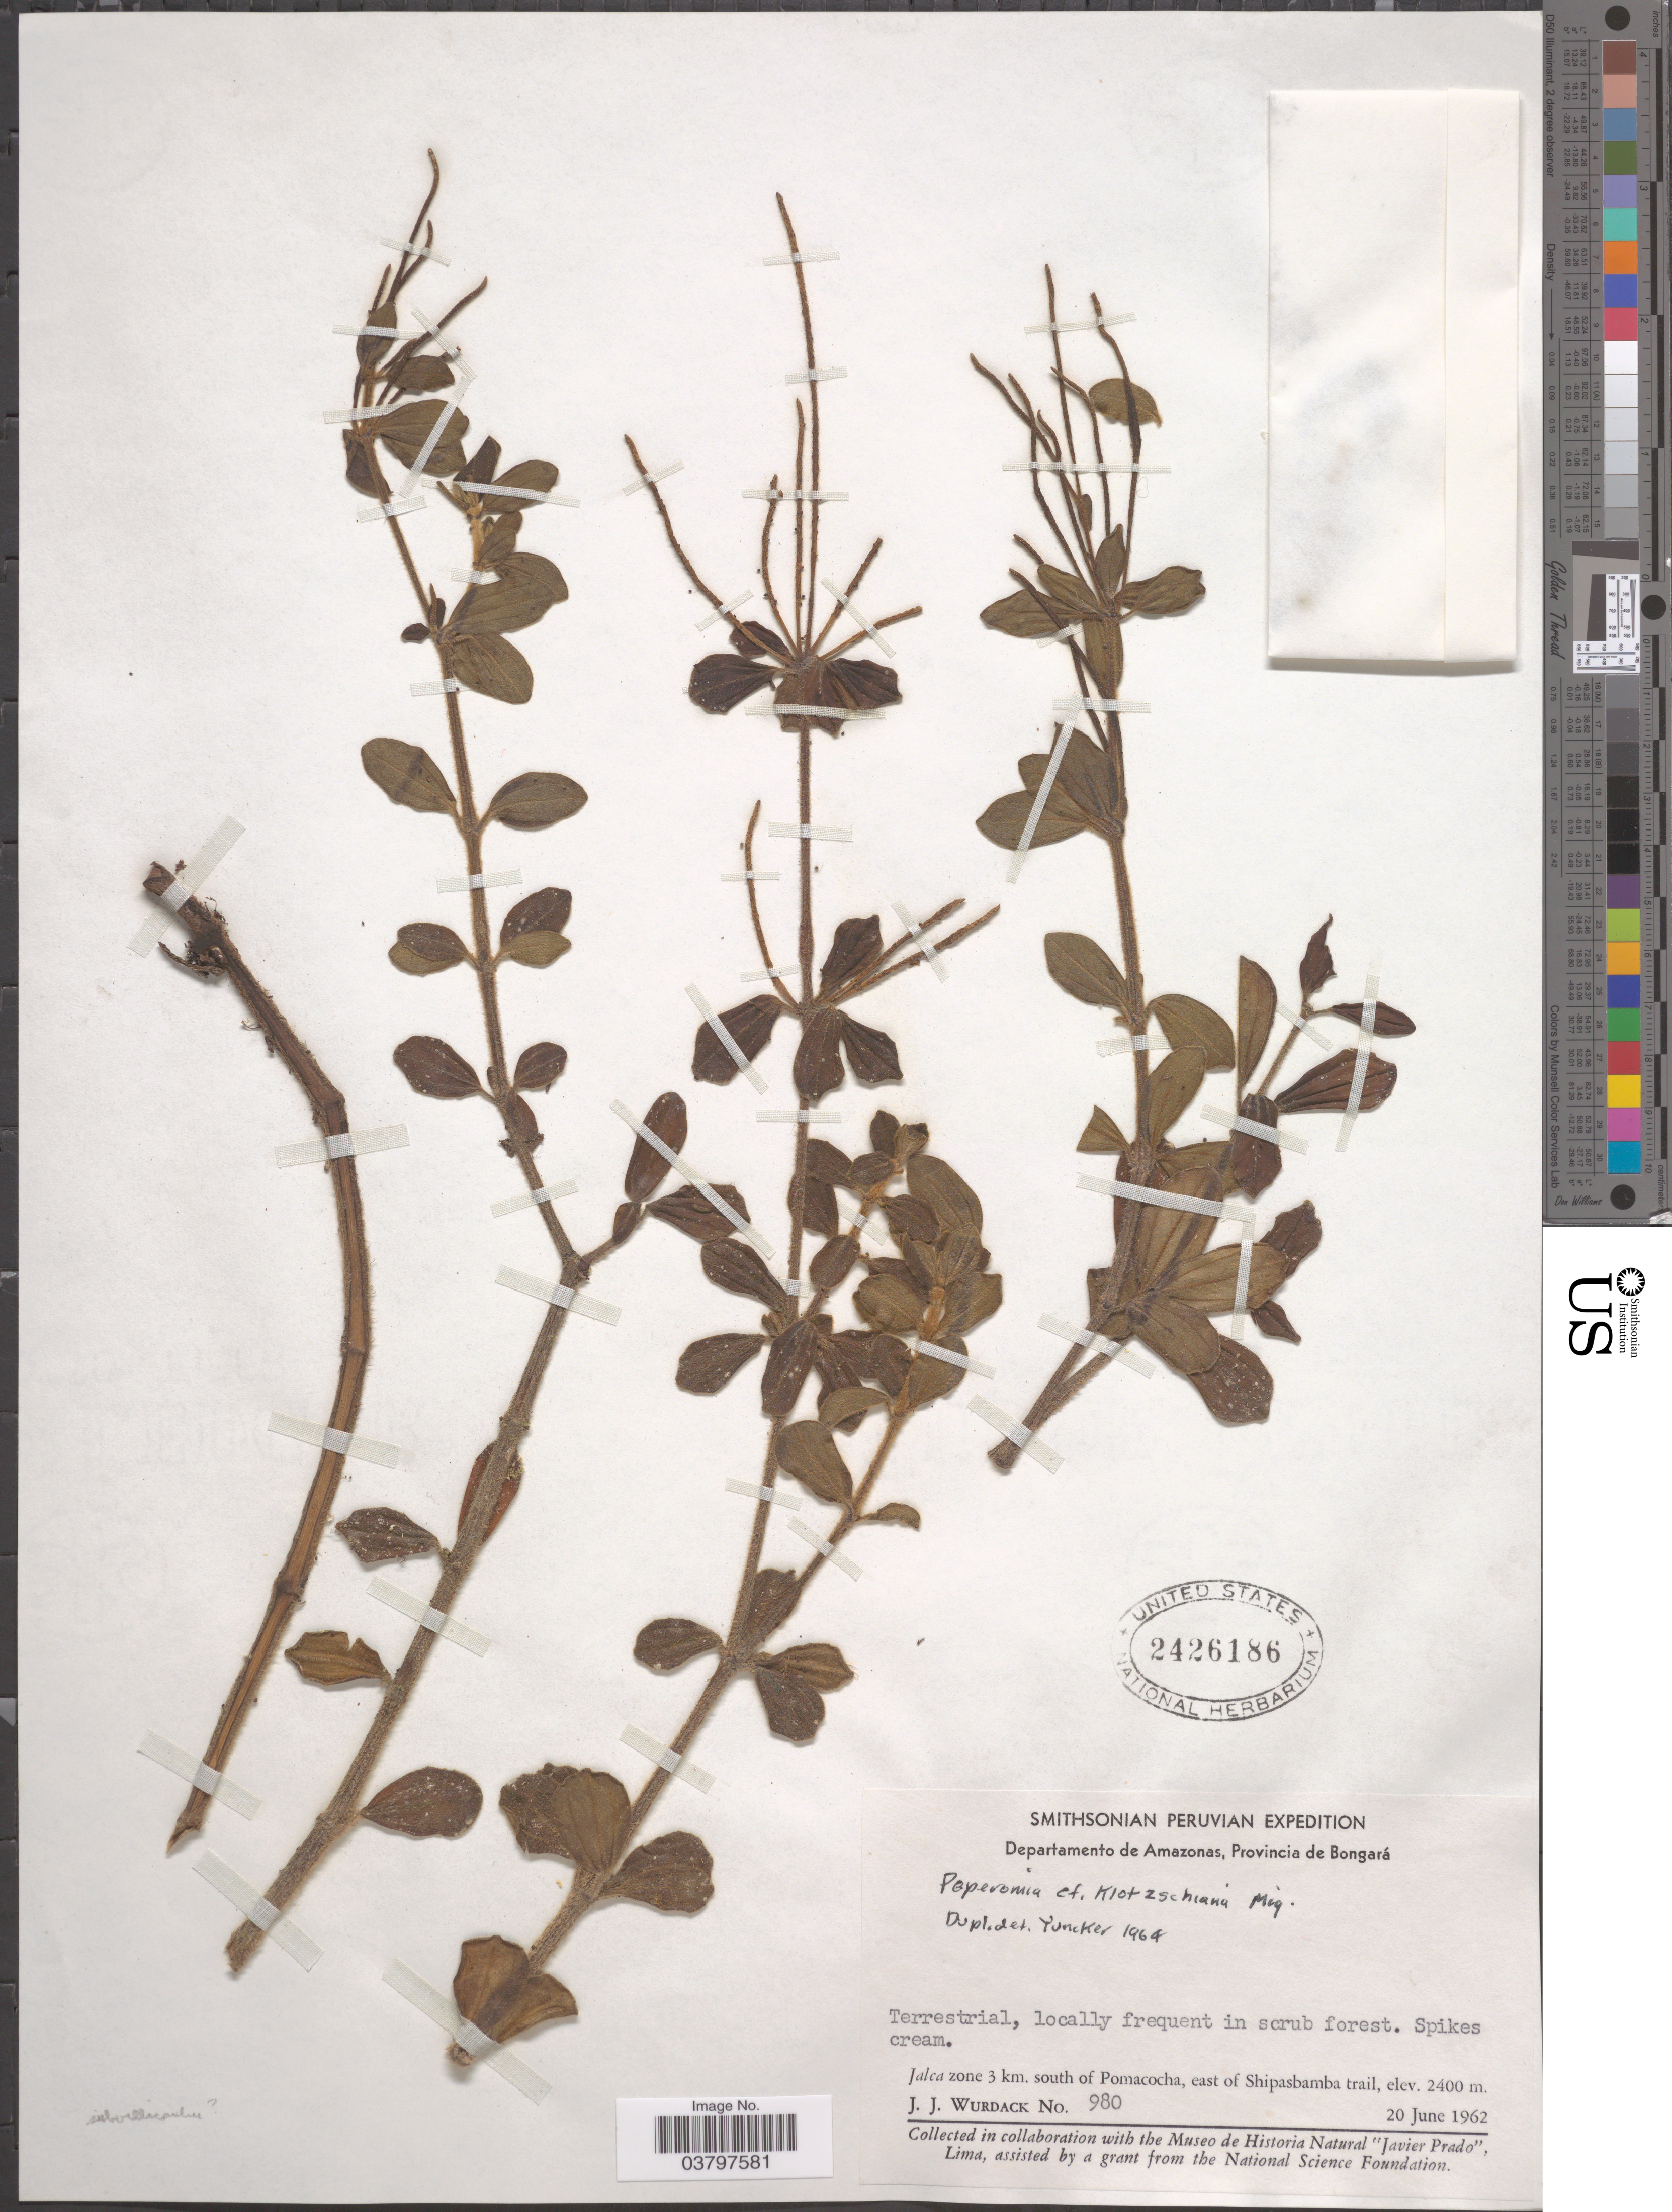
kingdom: Plantae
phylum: Tracheophyta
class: Magnoliopsida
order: Piperales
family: Piperaceae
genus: Peperomia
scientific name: Peperomia klotzschiana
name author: Miq.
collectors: J. J. Wurdack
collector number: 980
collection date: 1962-06-20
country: Peru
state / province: Amazonas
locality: Departamento de Amazonas, Provincia de Bongará. Jalca zone 3 km. south of Pomacocha, east of Shipasbamba trail.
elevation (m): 2400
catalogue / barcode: US 2426186